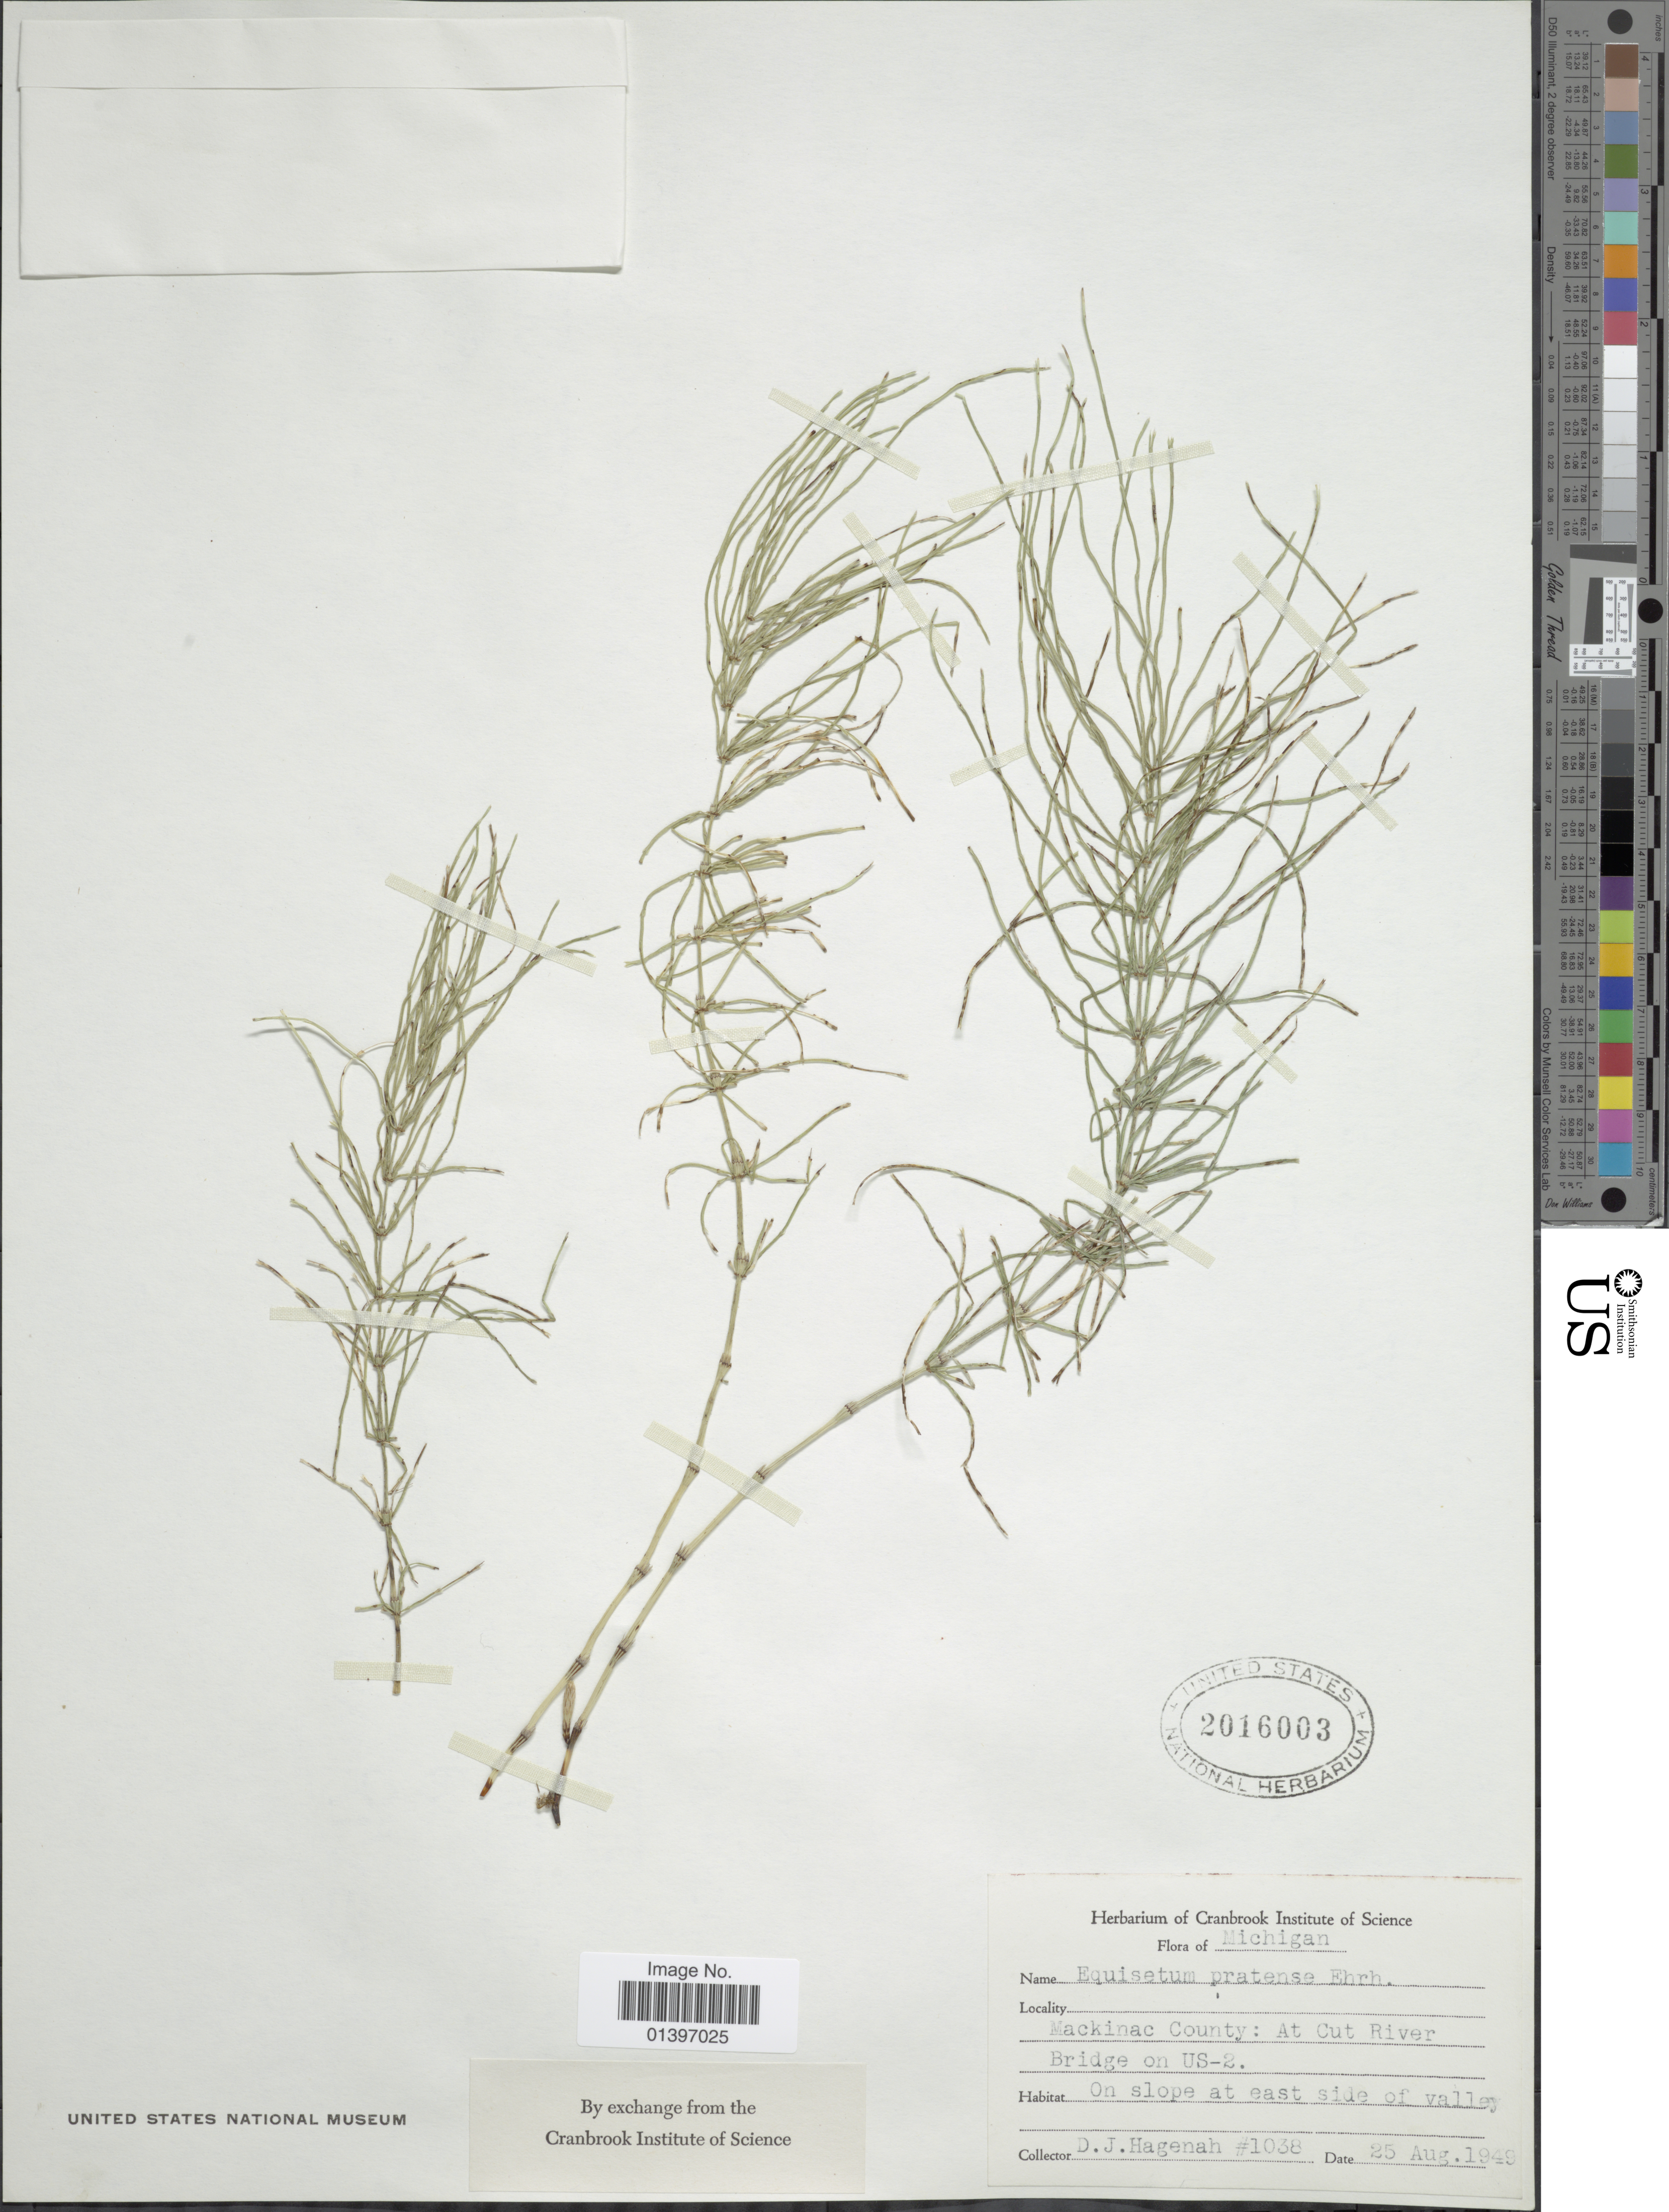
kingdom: Plantae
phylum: Tracheophyta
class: Polypodiopsida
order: Equisetales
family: Equisetaceae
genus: Equisetum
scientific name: Equisetum pratense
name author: Ehrh.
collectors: D. Hagenah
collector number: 1038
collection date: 1949-08-25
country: United States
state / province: Michigan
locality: Mackinac County: At Cut River Bridge on US-2, on slope at east side of valley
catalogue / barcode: US 2016003